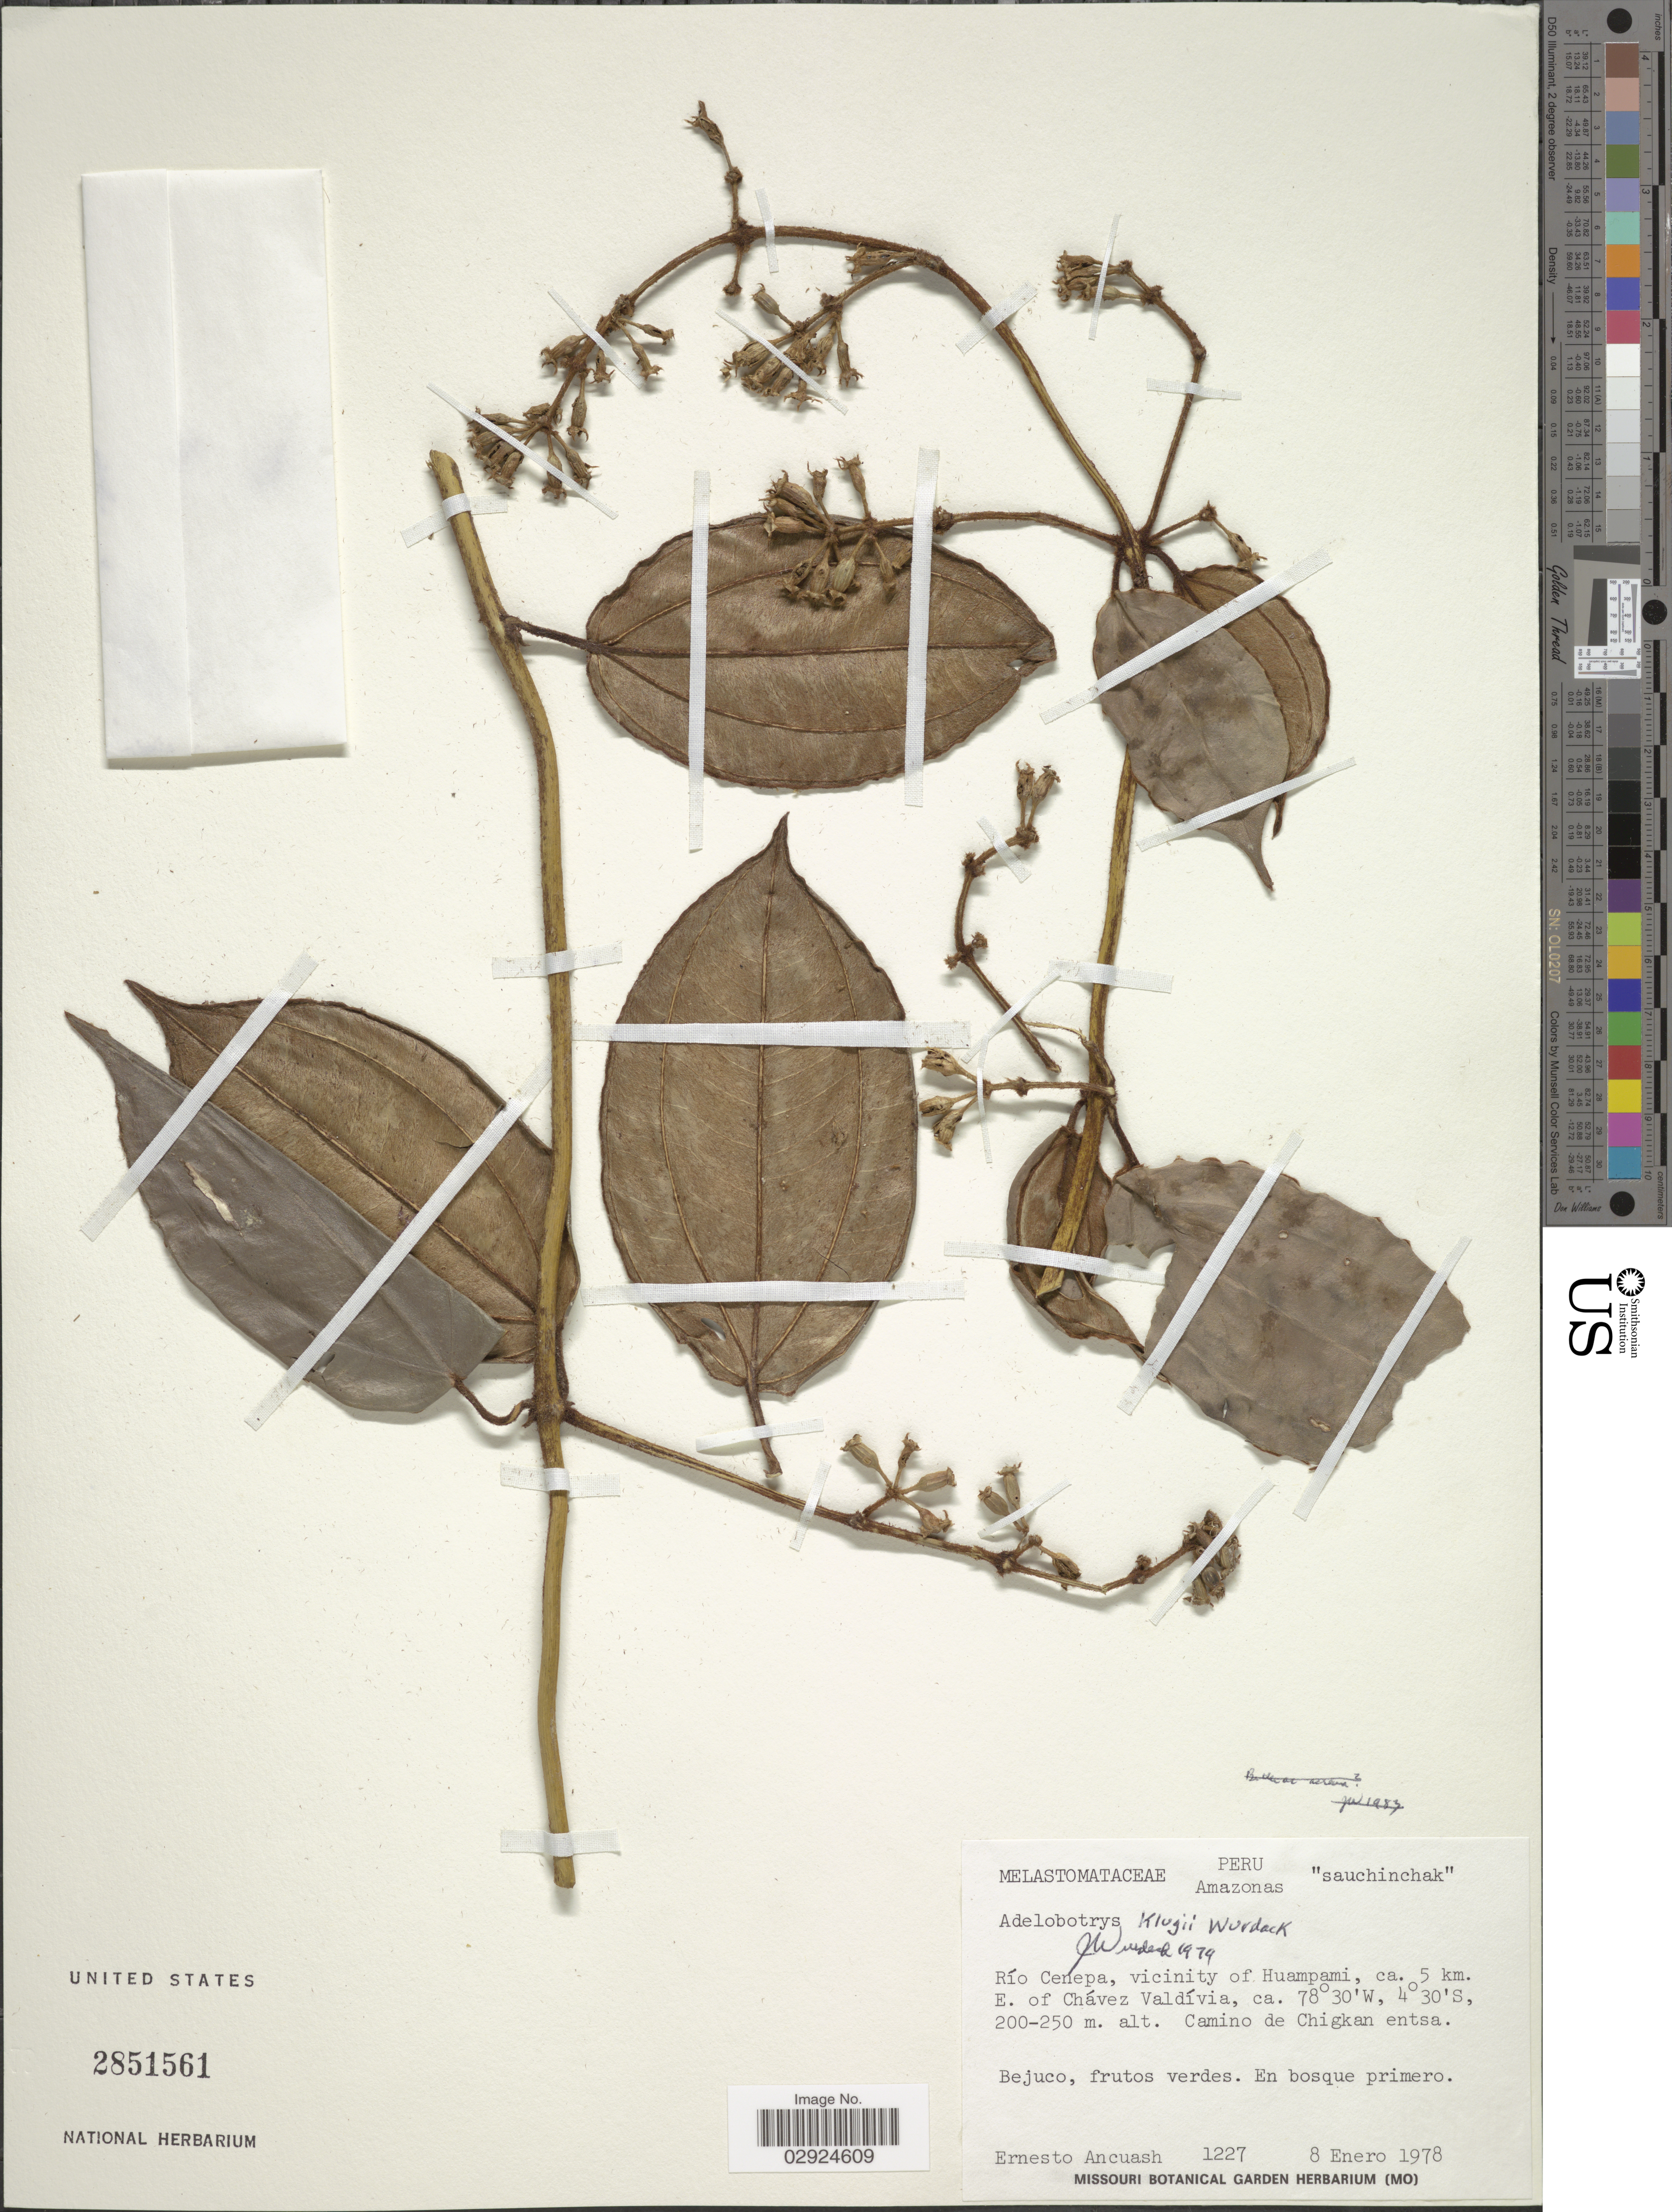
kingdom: Plantae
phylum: Tracheophyta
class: Magnoliopsida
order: Myrtales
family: Melastomataceae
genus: Adelobotrys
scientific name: Adelobotrys klugii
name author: Wurdack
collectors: E. Ancuash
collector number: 1227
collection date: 1978-01-08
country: Peru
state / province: Amazonas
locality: Río Cenepa, vicinity of Huampami, ca. 5 km. E. of Chávez Valdívia. Camino de Chigkan entsa.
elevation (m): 200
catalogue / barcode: US 2851561